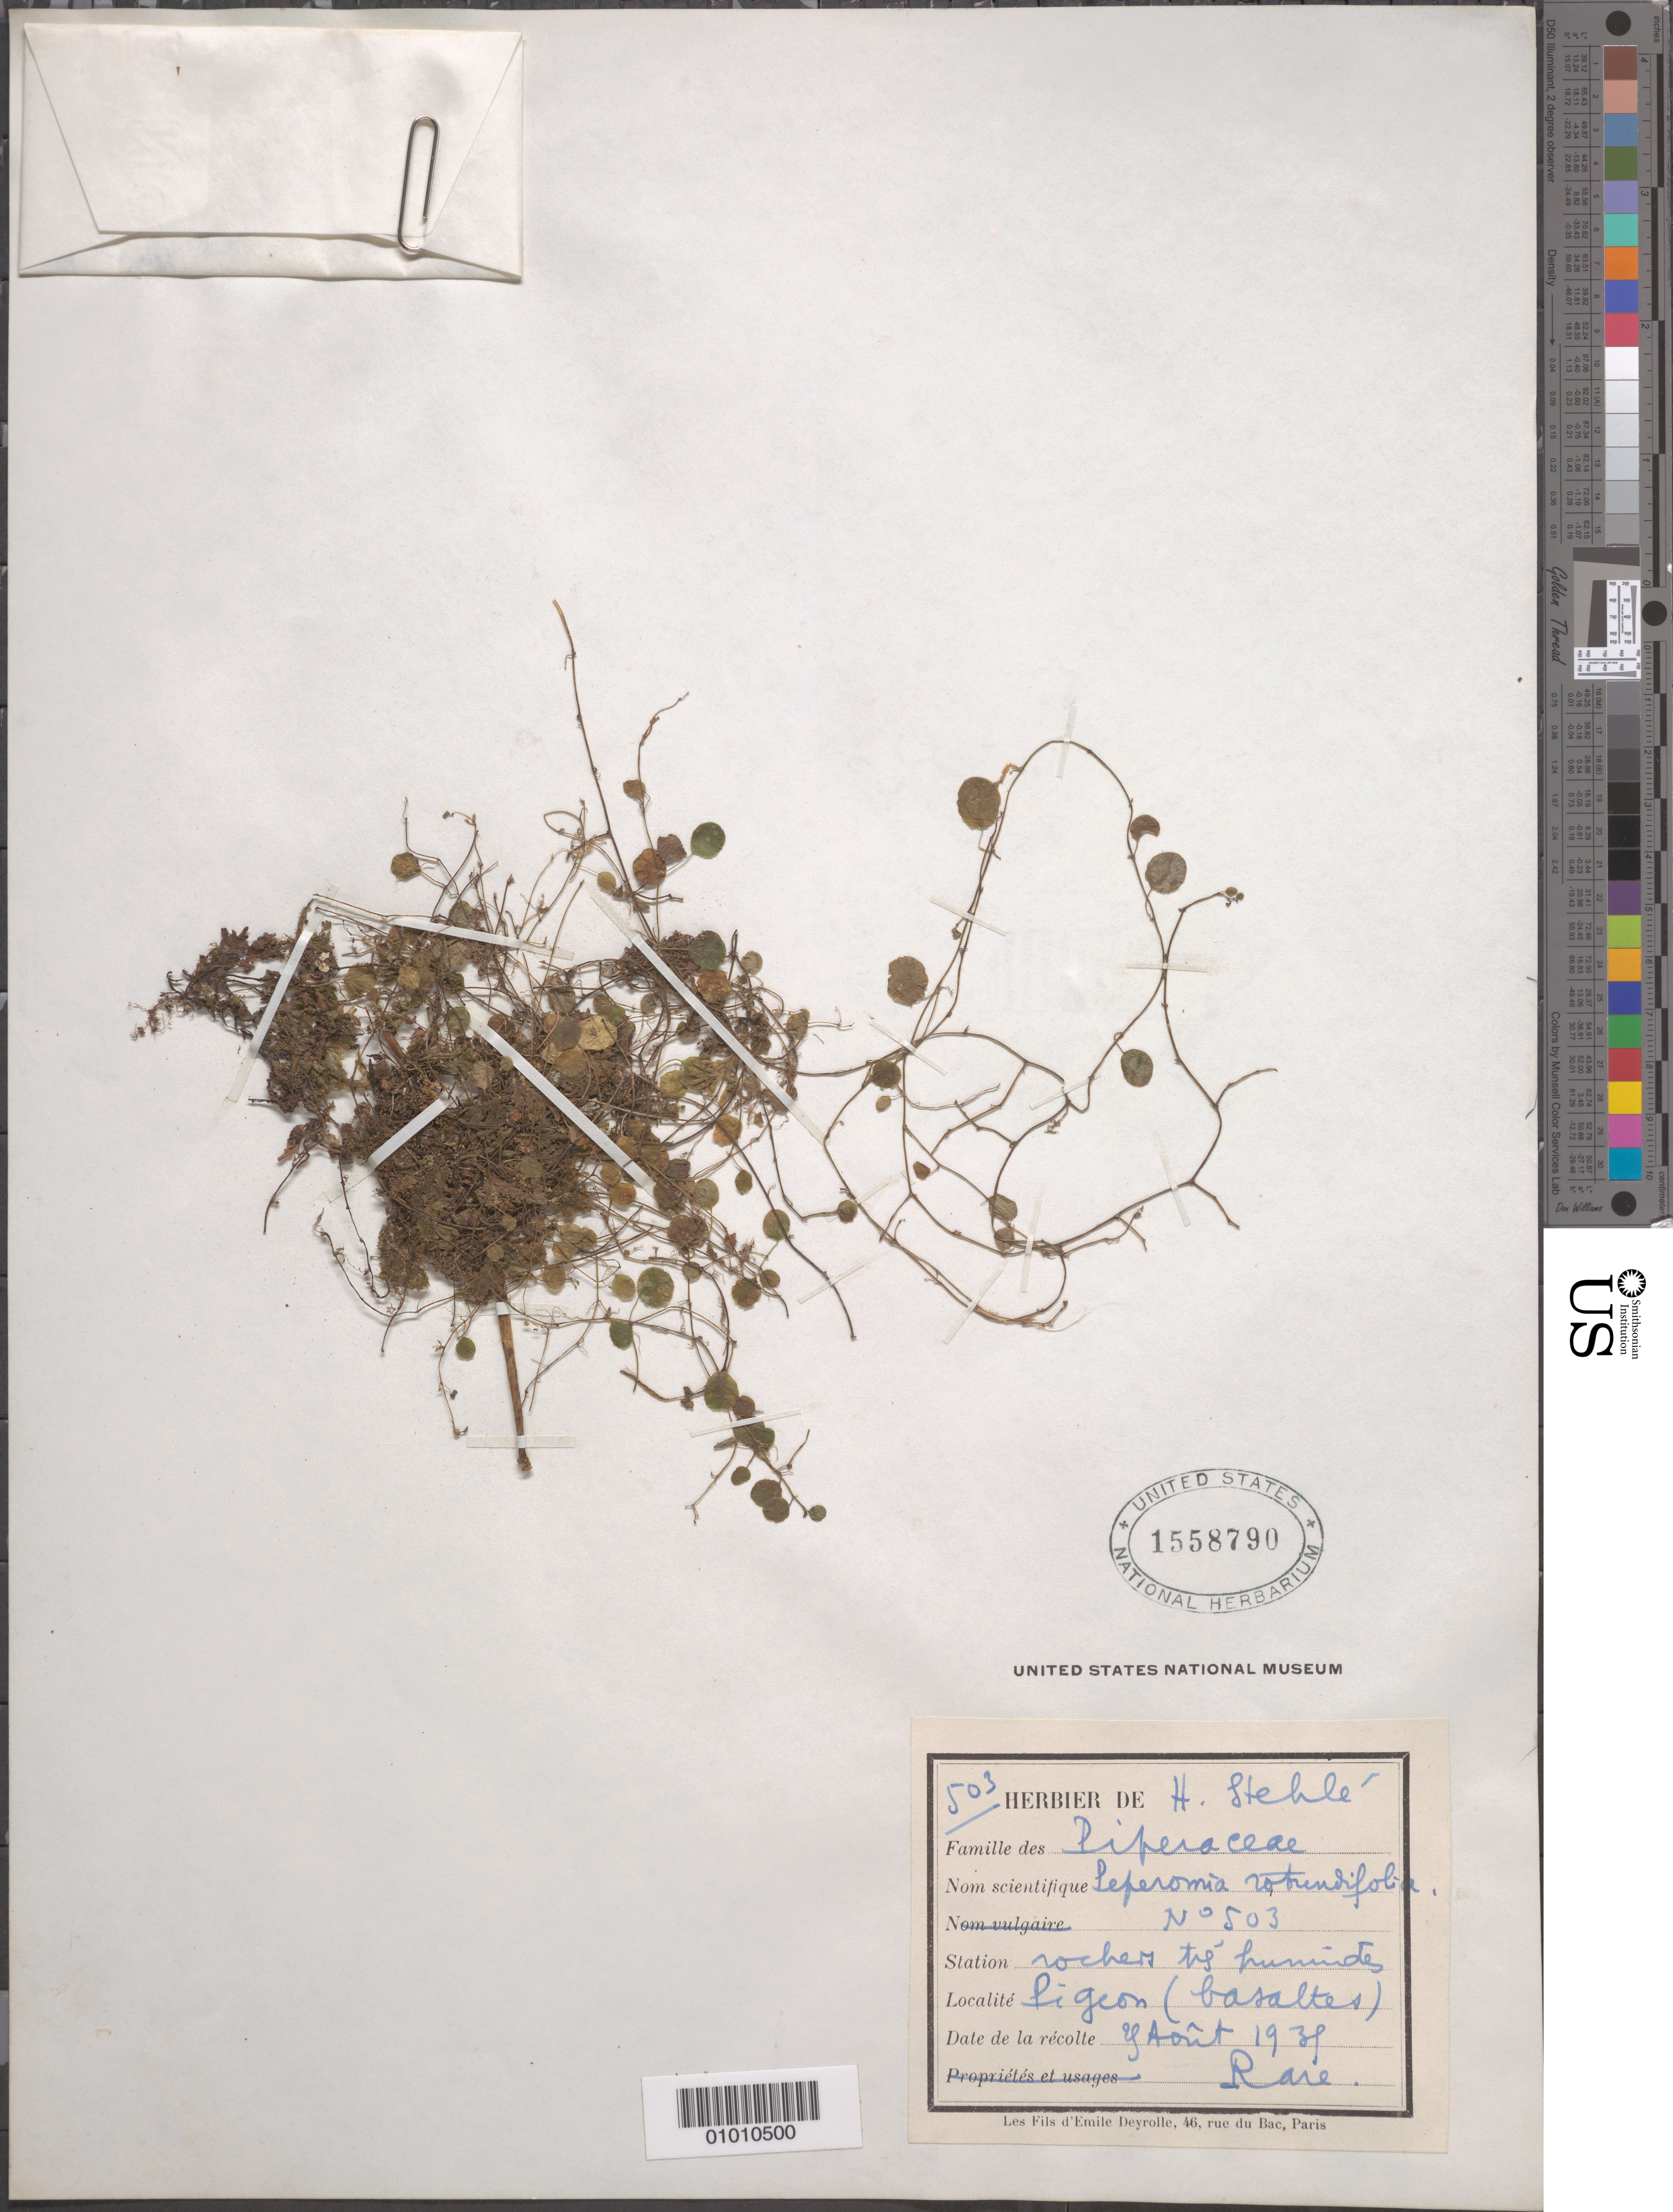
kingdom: Plantae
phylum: Tracheophyta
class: Magnoliopsida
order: Piperales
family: Piperaceae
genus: Peperomia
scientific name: Peperomia rotundifolia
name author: (L.) Kunth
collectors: H. Stehlé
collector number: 503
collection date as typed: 04 Aug 1941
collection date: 1941-08-04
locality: humid area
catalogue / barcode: US 1558790